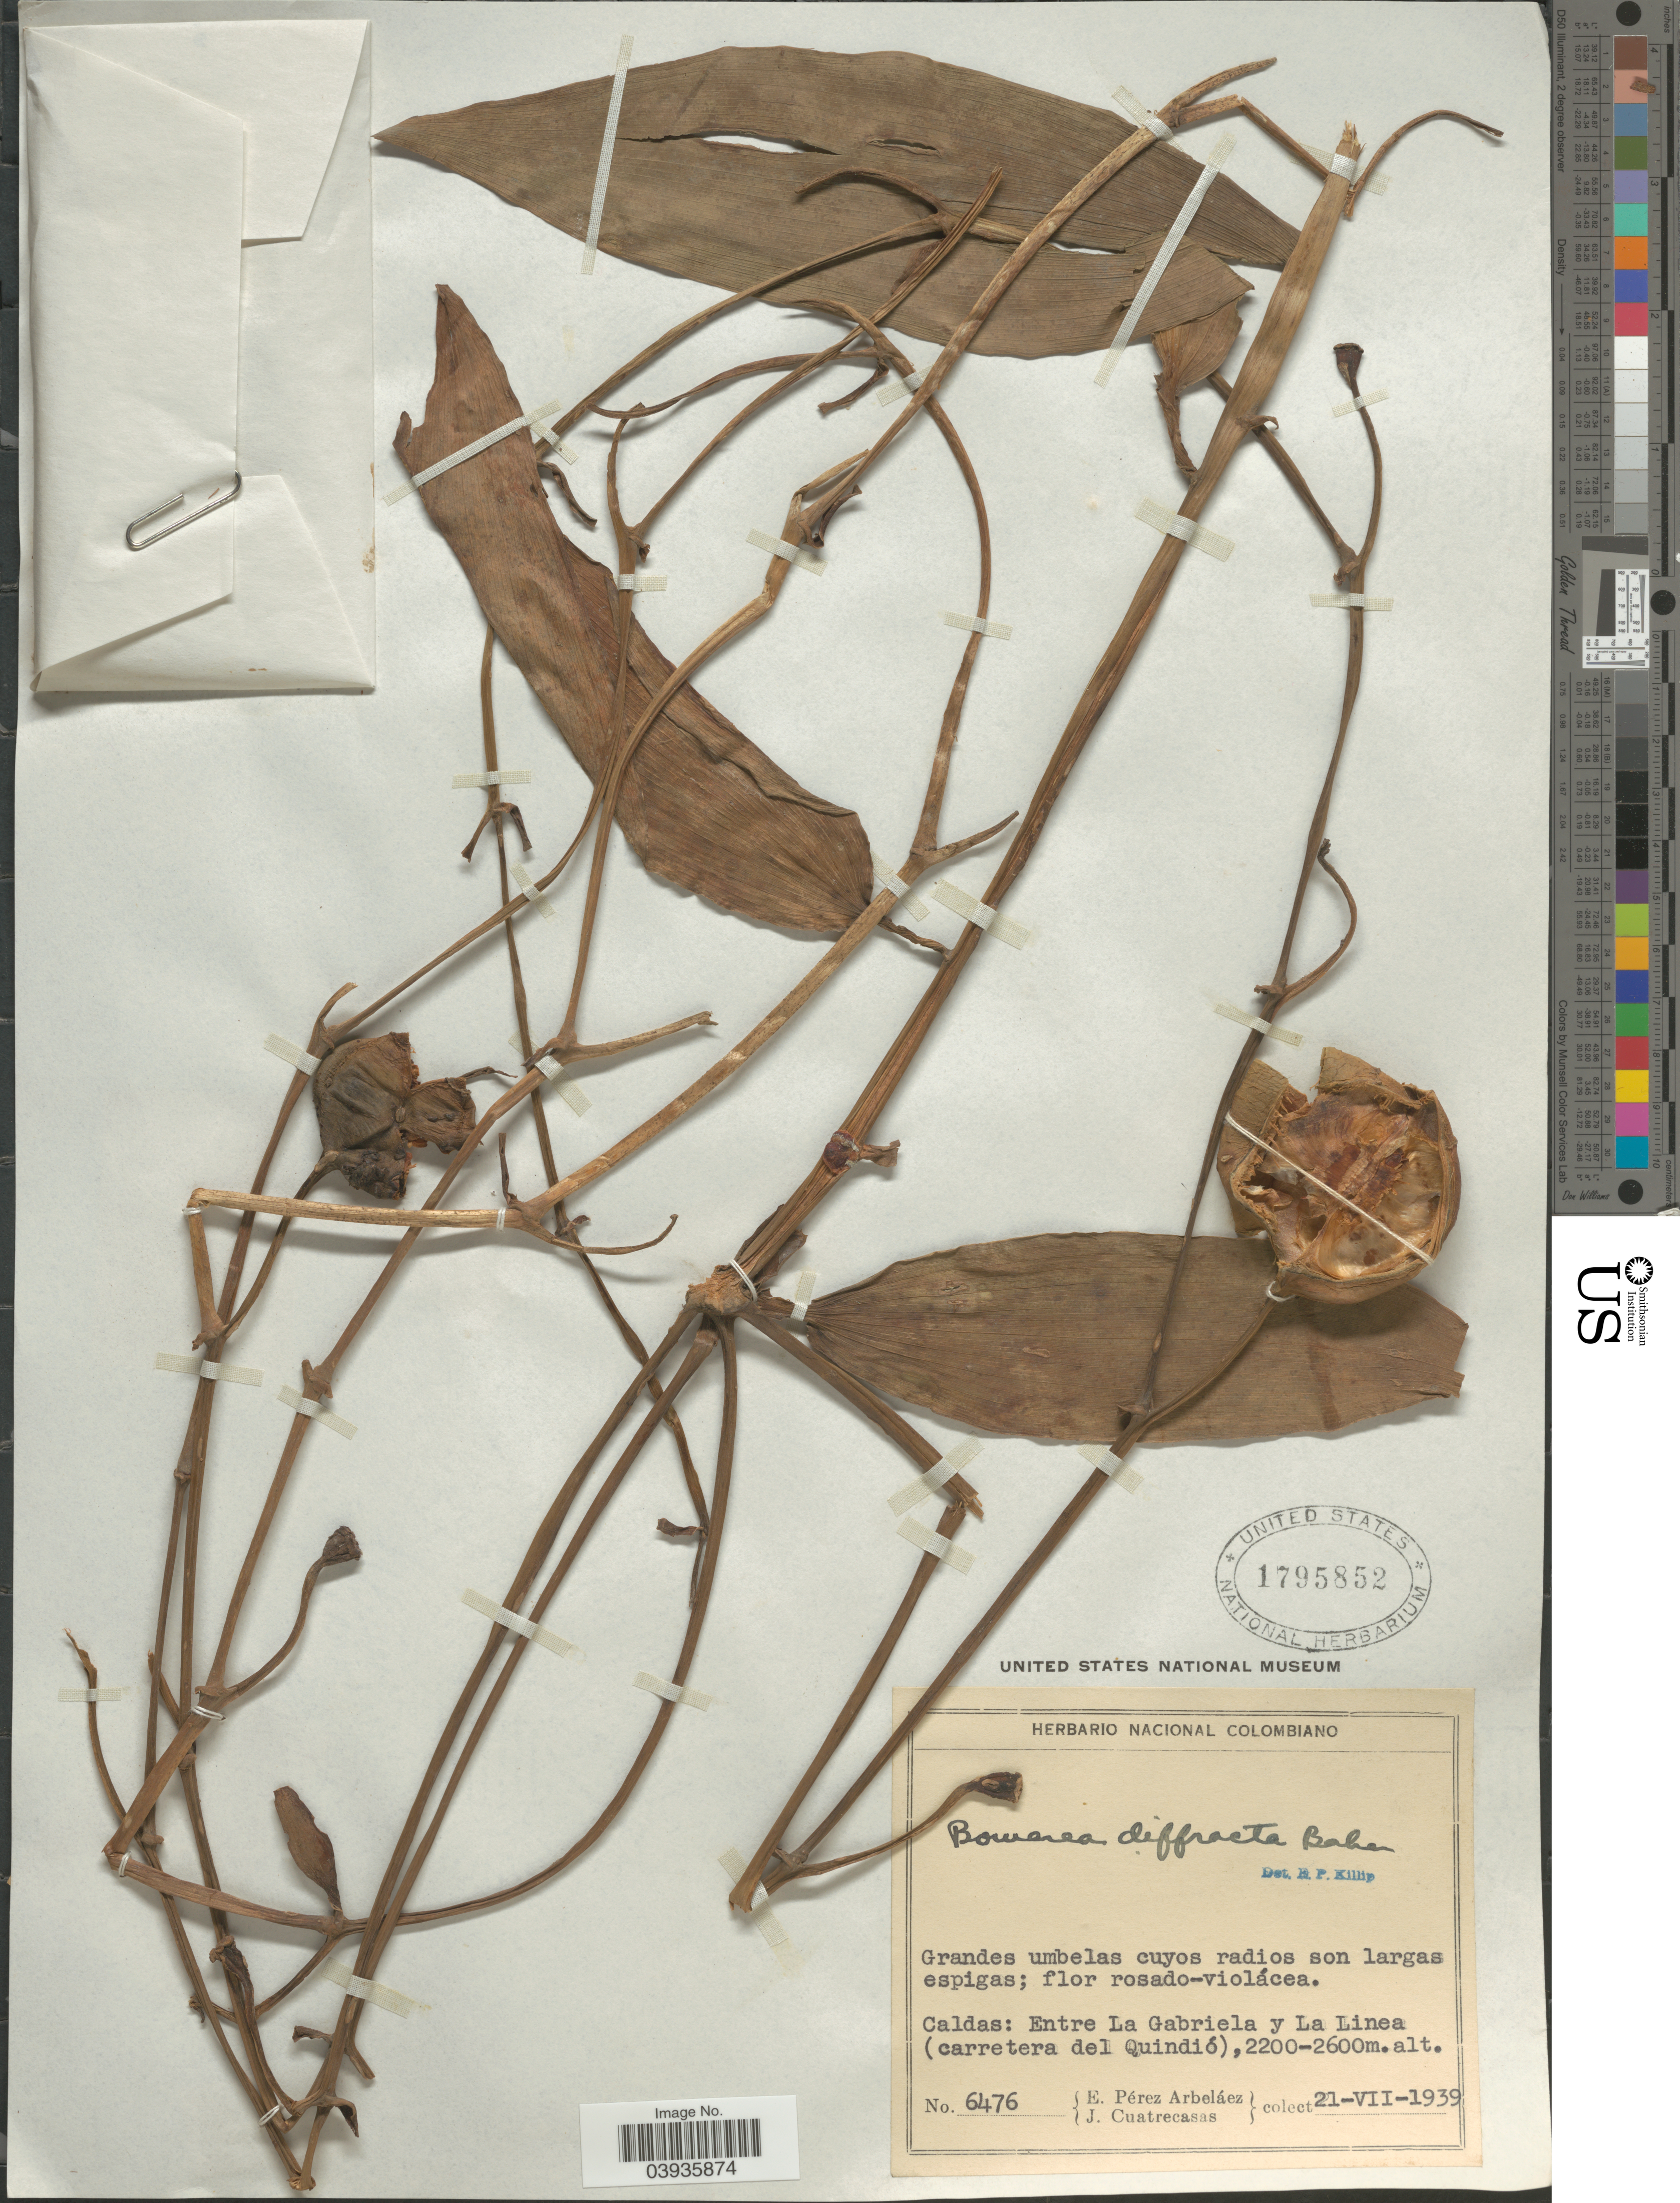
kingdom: Plantae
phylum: Tracheophyta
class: Liliopsida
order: Liliales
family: Alstroemeriaceae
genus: Bomarea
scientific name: Bomarea diffracta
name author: Baker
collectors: E. Pérez Arbeláez & J. Cuatrecasas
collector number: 6476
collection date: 1939-07-21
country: Colombia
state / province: Caldas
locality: Entre La Gabriela y La Linea (carretera del Quindió).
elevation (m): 2200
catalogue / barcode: US 1795852